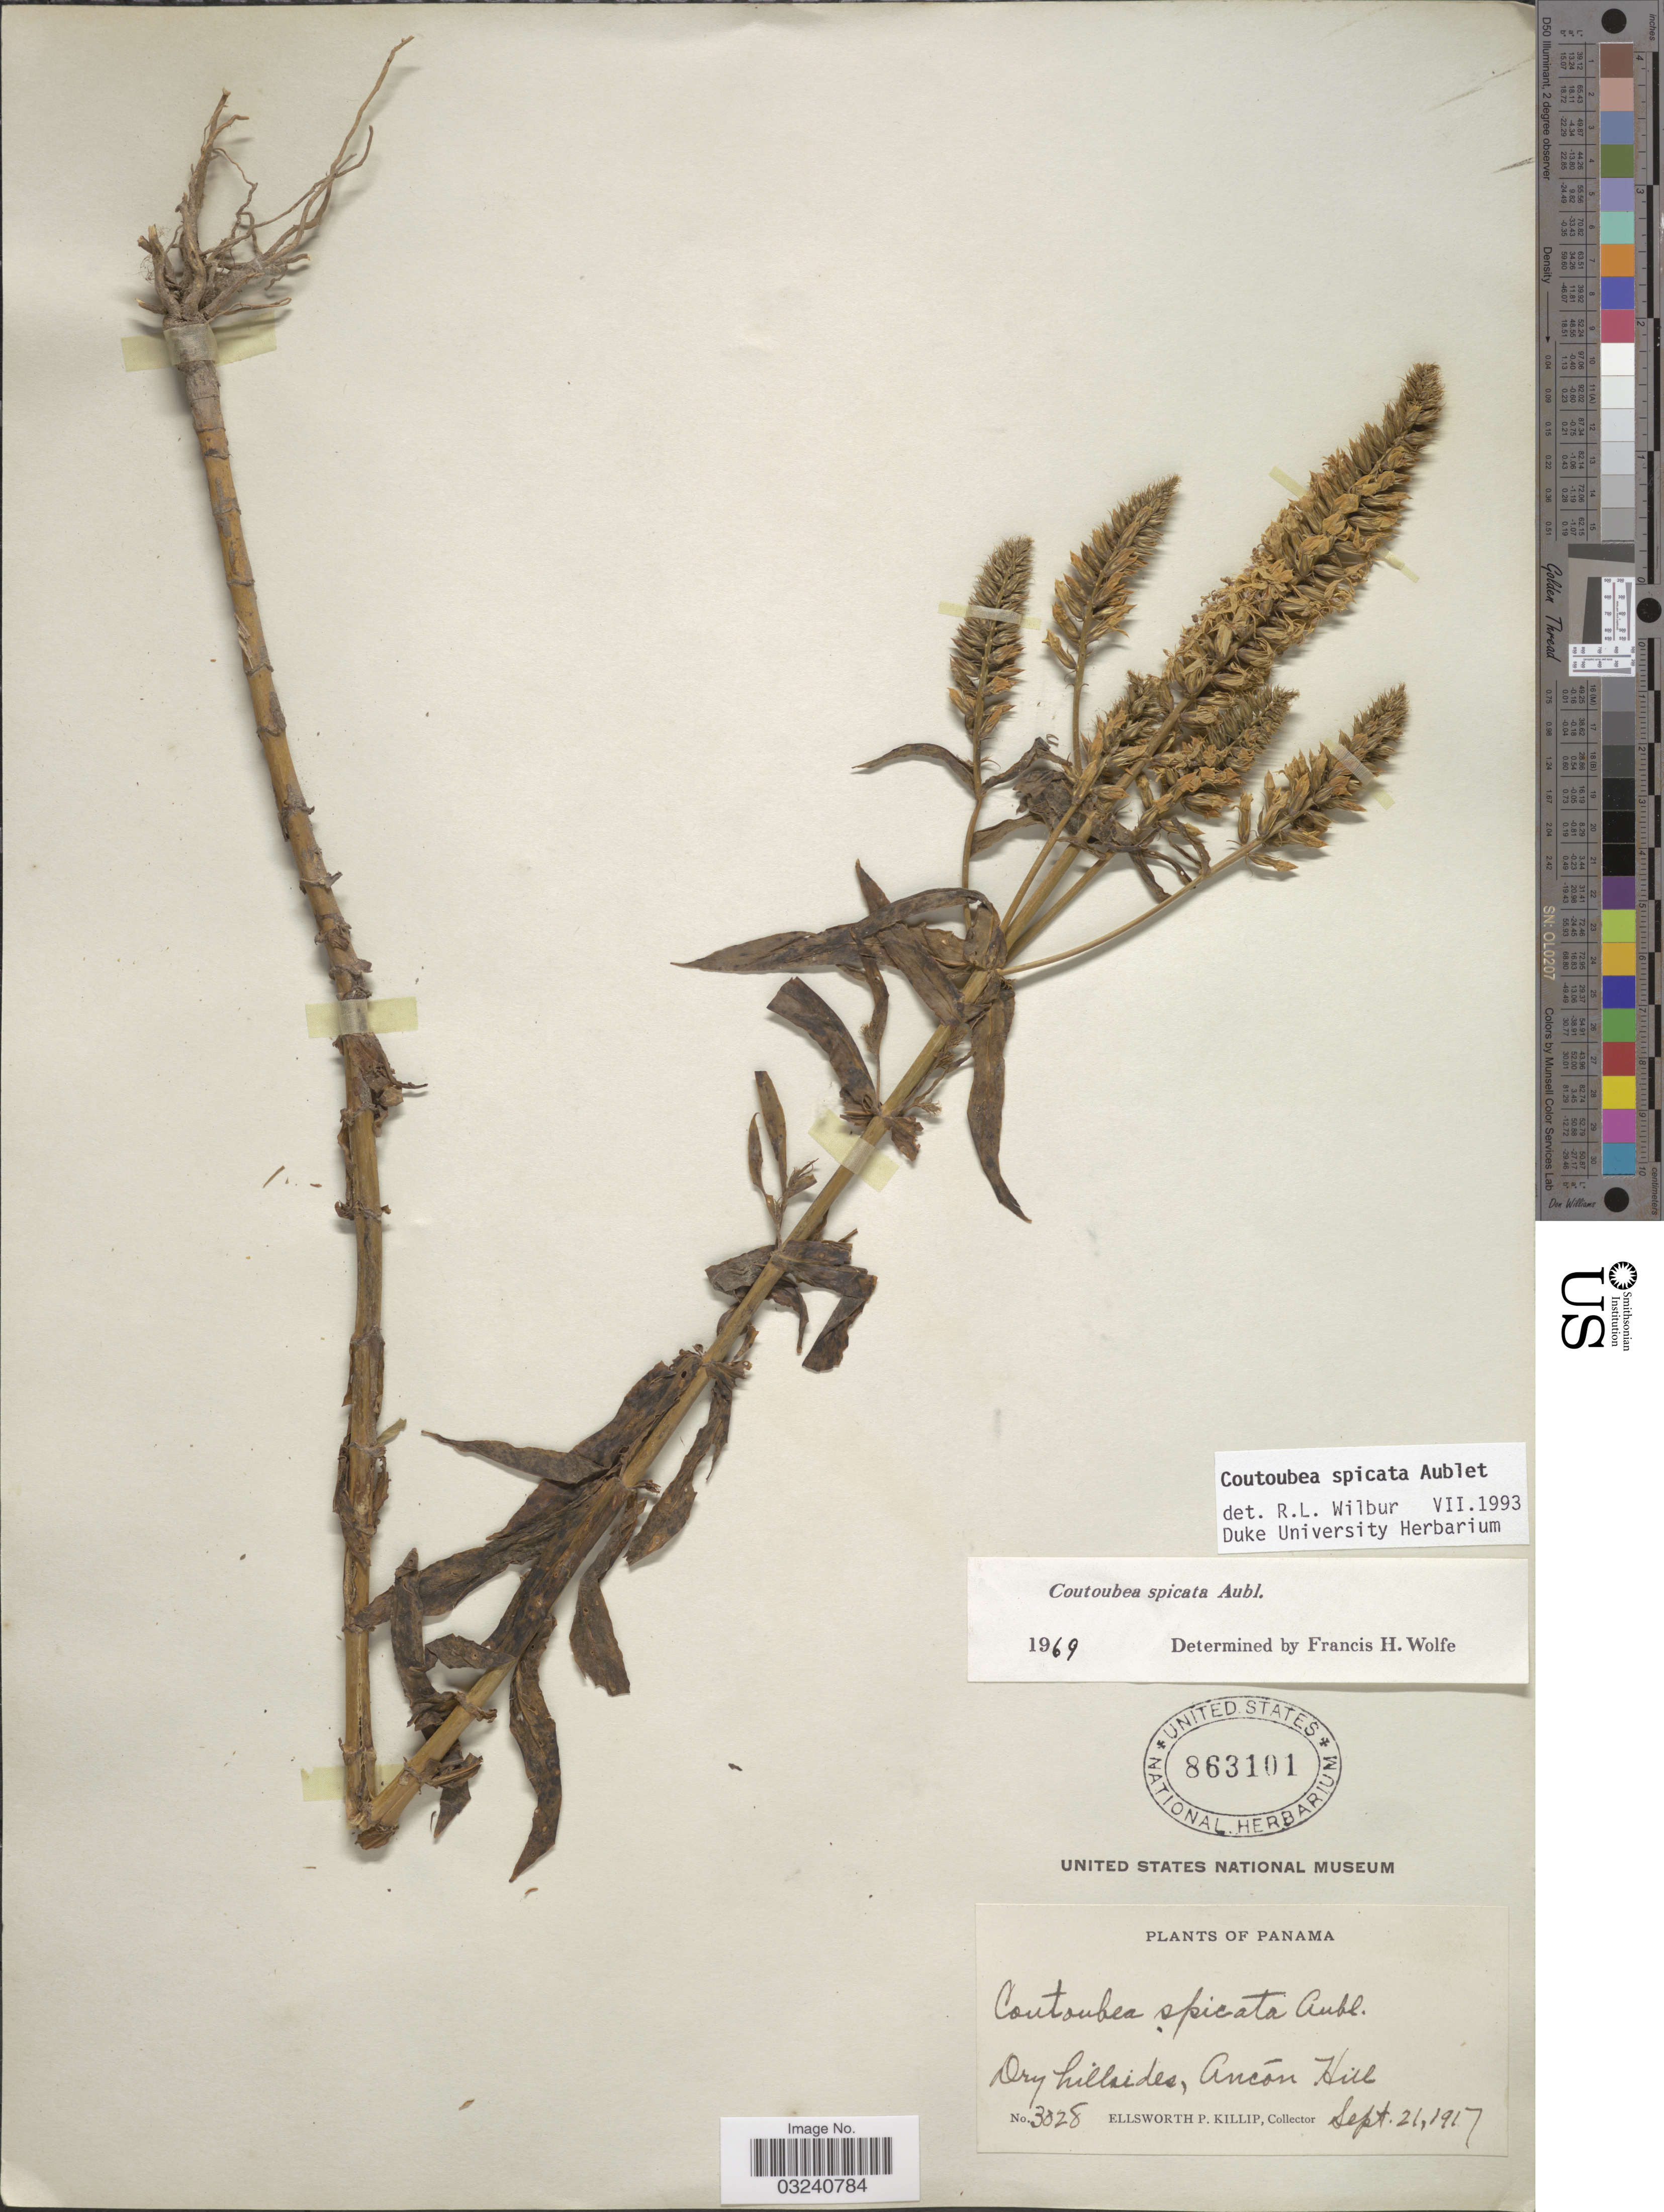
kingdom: Plantae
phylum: Tracheophyta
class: Magnoliopsida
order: Gentianales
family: Gentianaceae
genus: Coutoubea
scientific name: Coutoubea spicata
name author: Aubl.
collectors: E. P. Killip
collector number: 3028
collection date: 1917-09-21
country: Panama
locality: Ancón Hill.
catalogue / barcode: US 863101